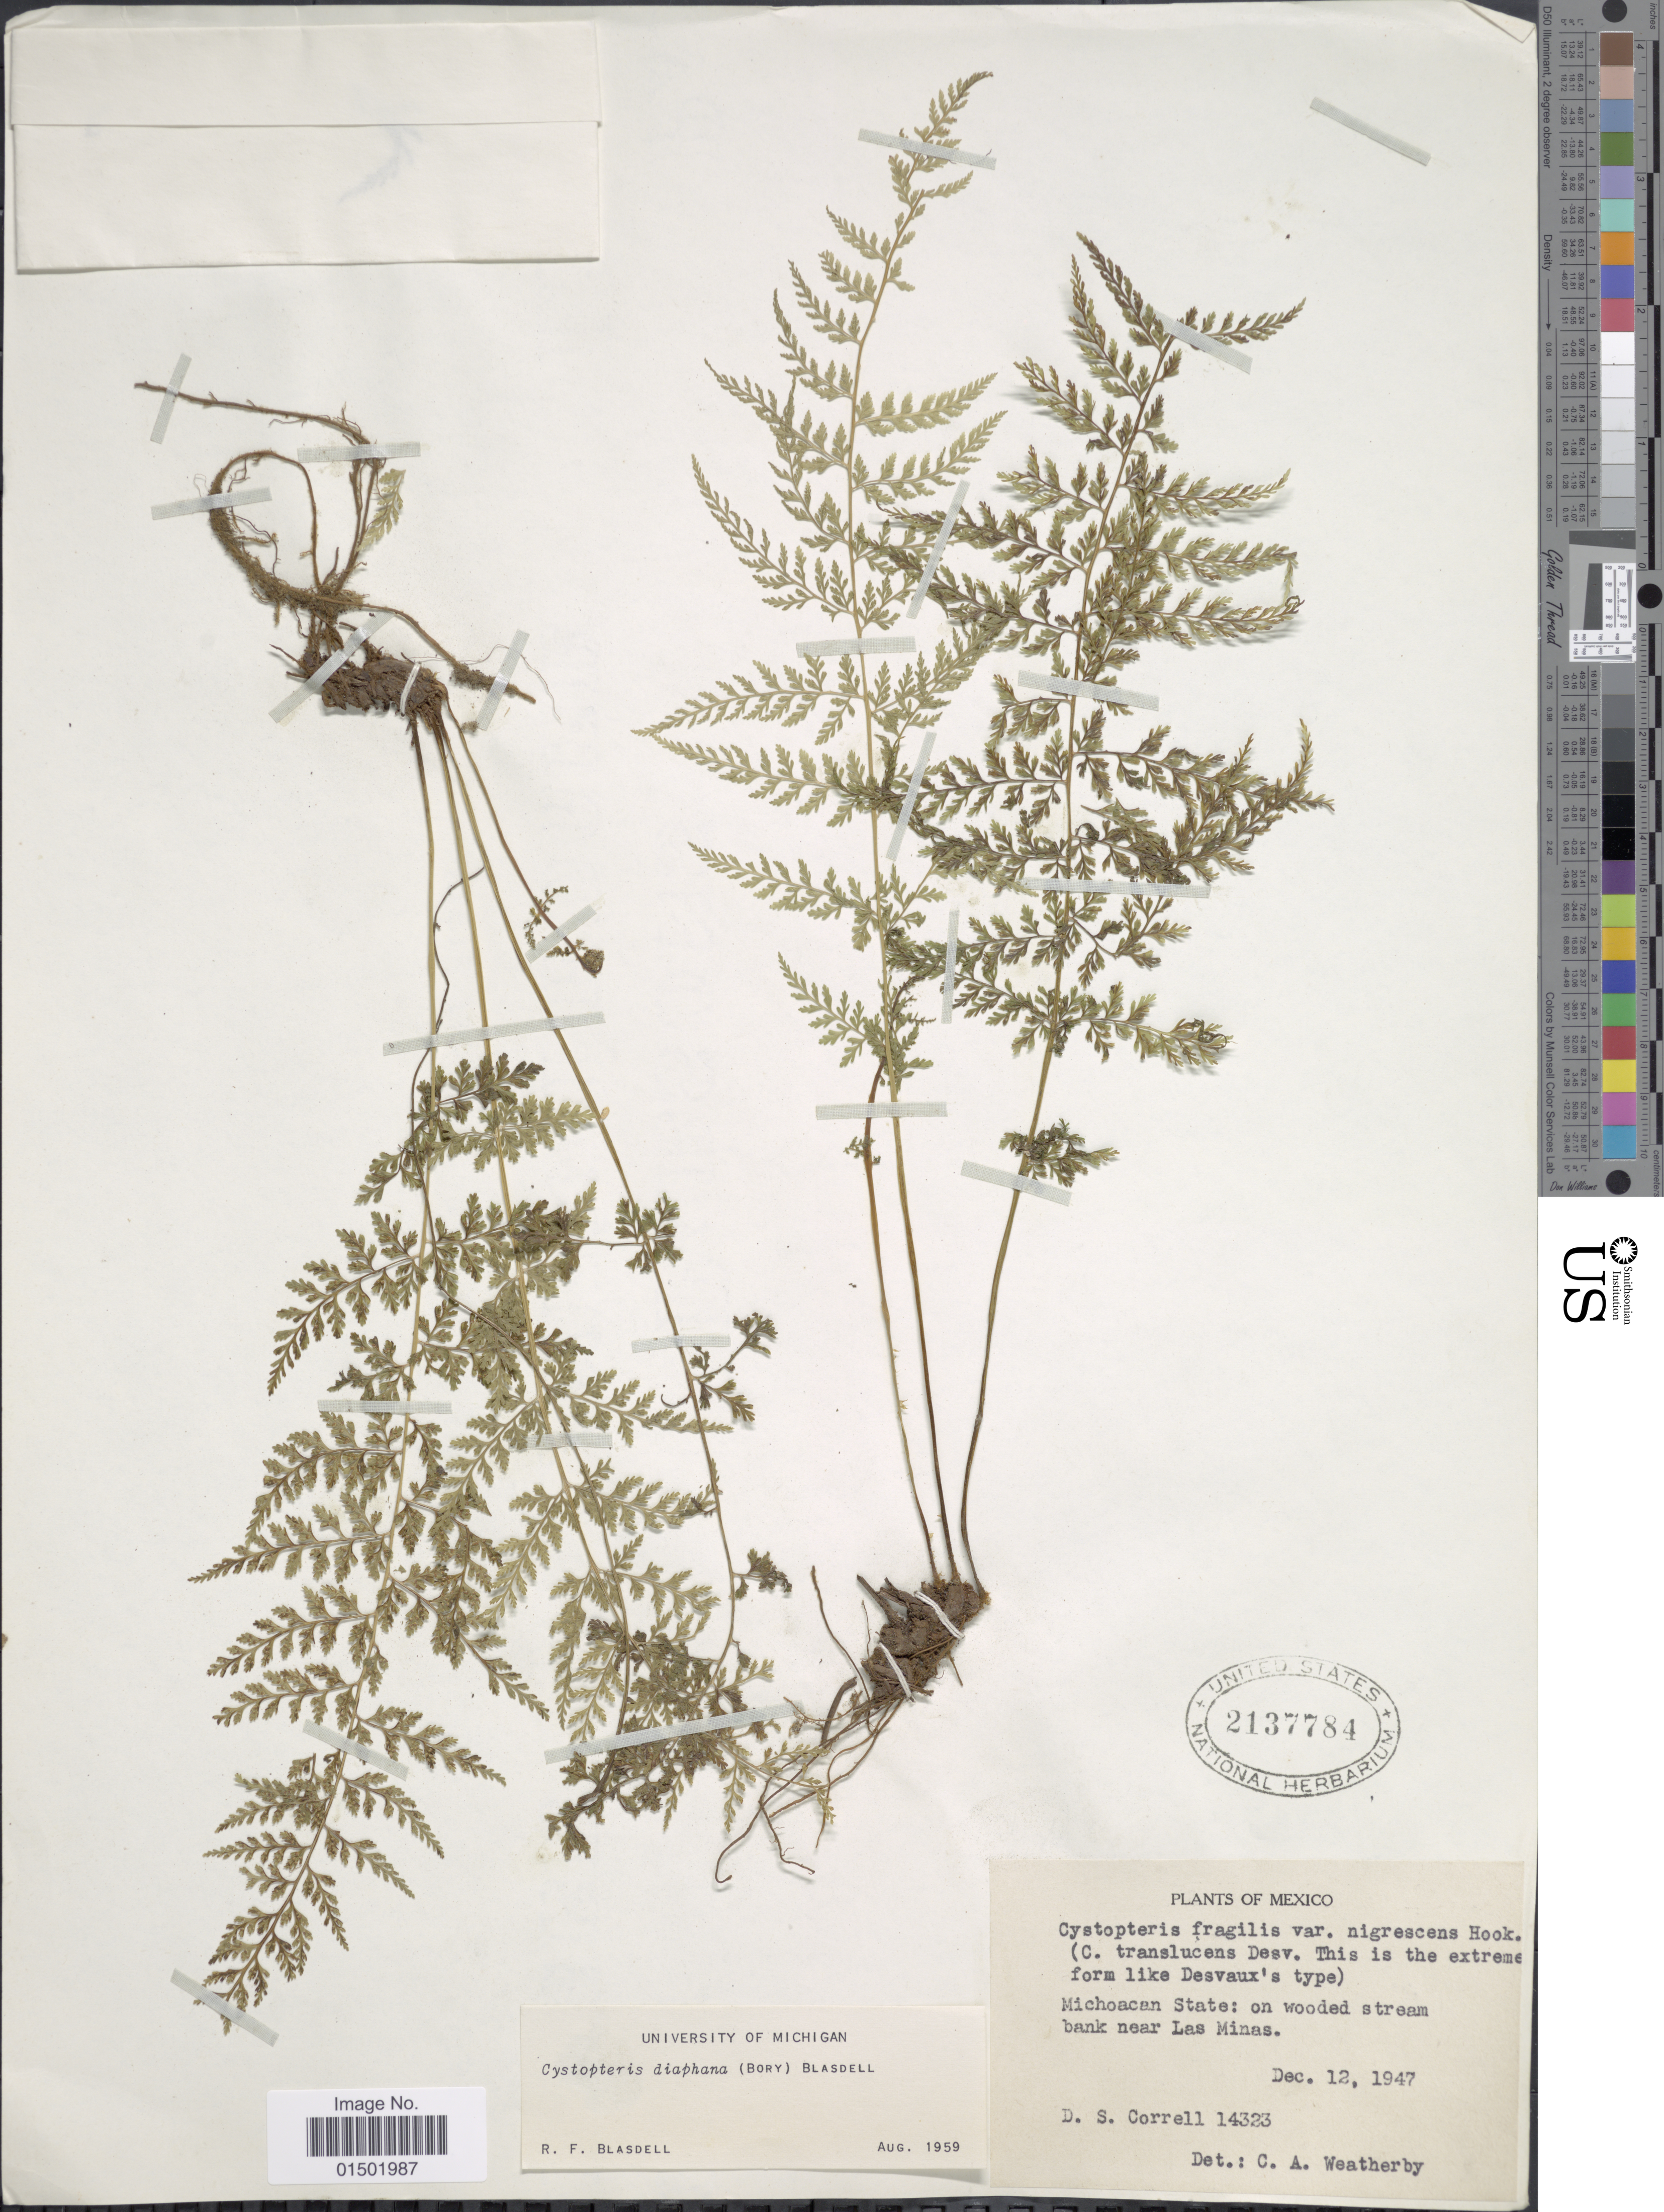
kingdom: Plantae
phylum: Tracheophyta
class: Polypodiopsida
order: Polypodiales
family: Cystopteridaceae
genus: Cystopteris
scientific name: Cystopteris diaphana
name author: (Bory) Blasdell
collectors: D. S. Correll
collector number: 14323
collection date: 1947-12-12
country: Mexico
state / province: Michoacán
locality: On wooded stream banks near Las Minas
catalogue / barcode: US 2137784